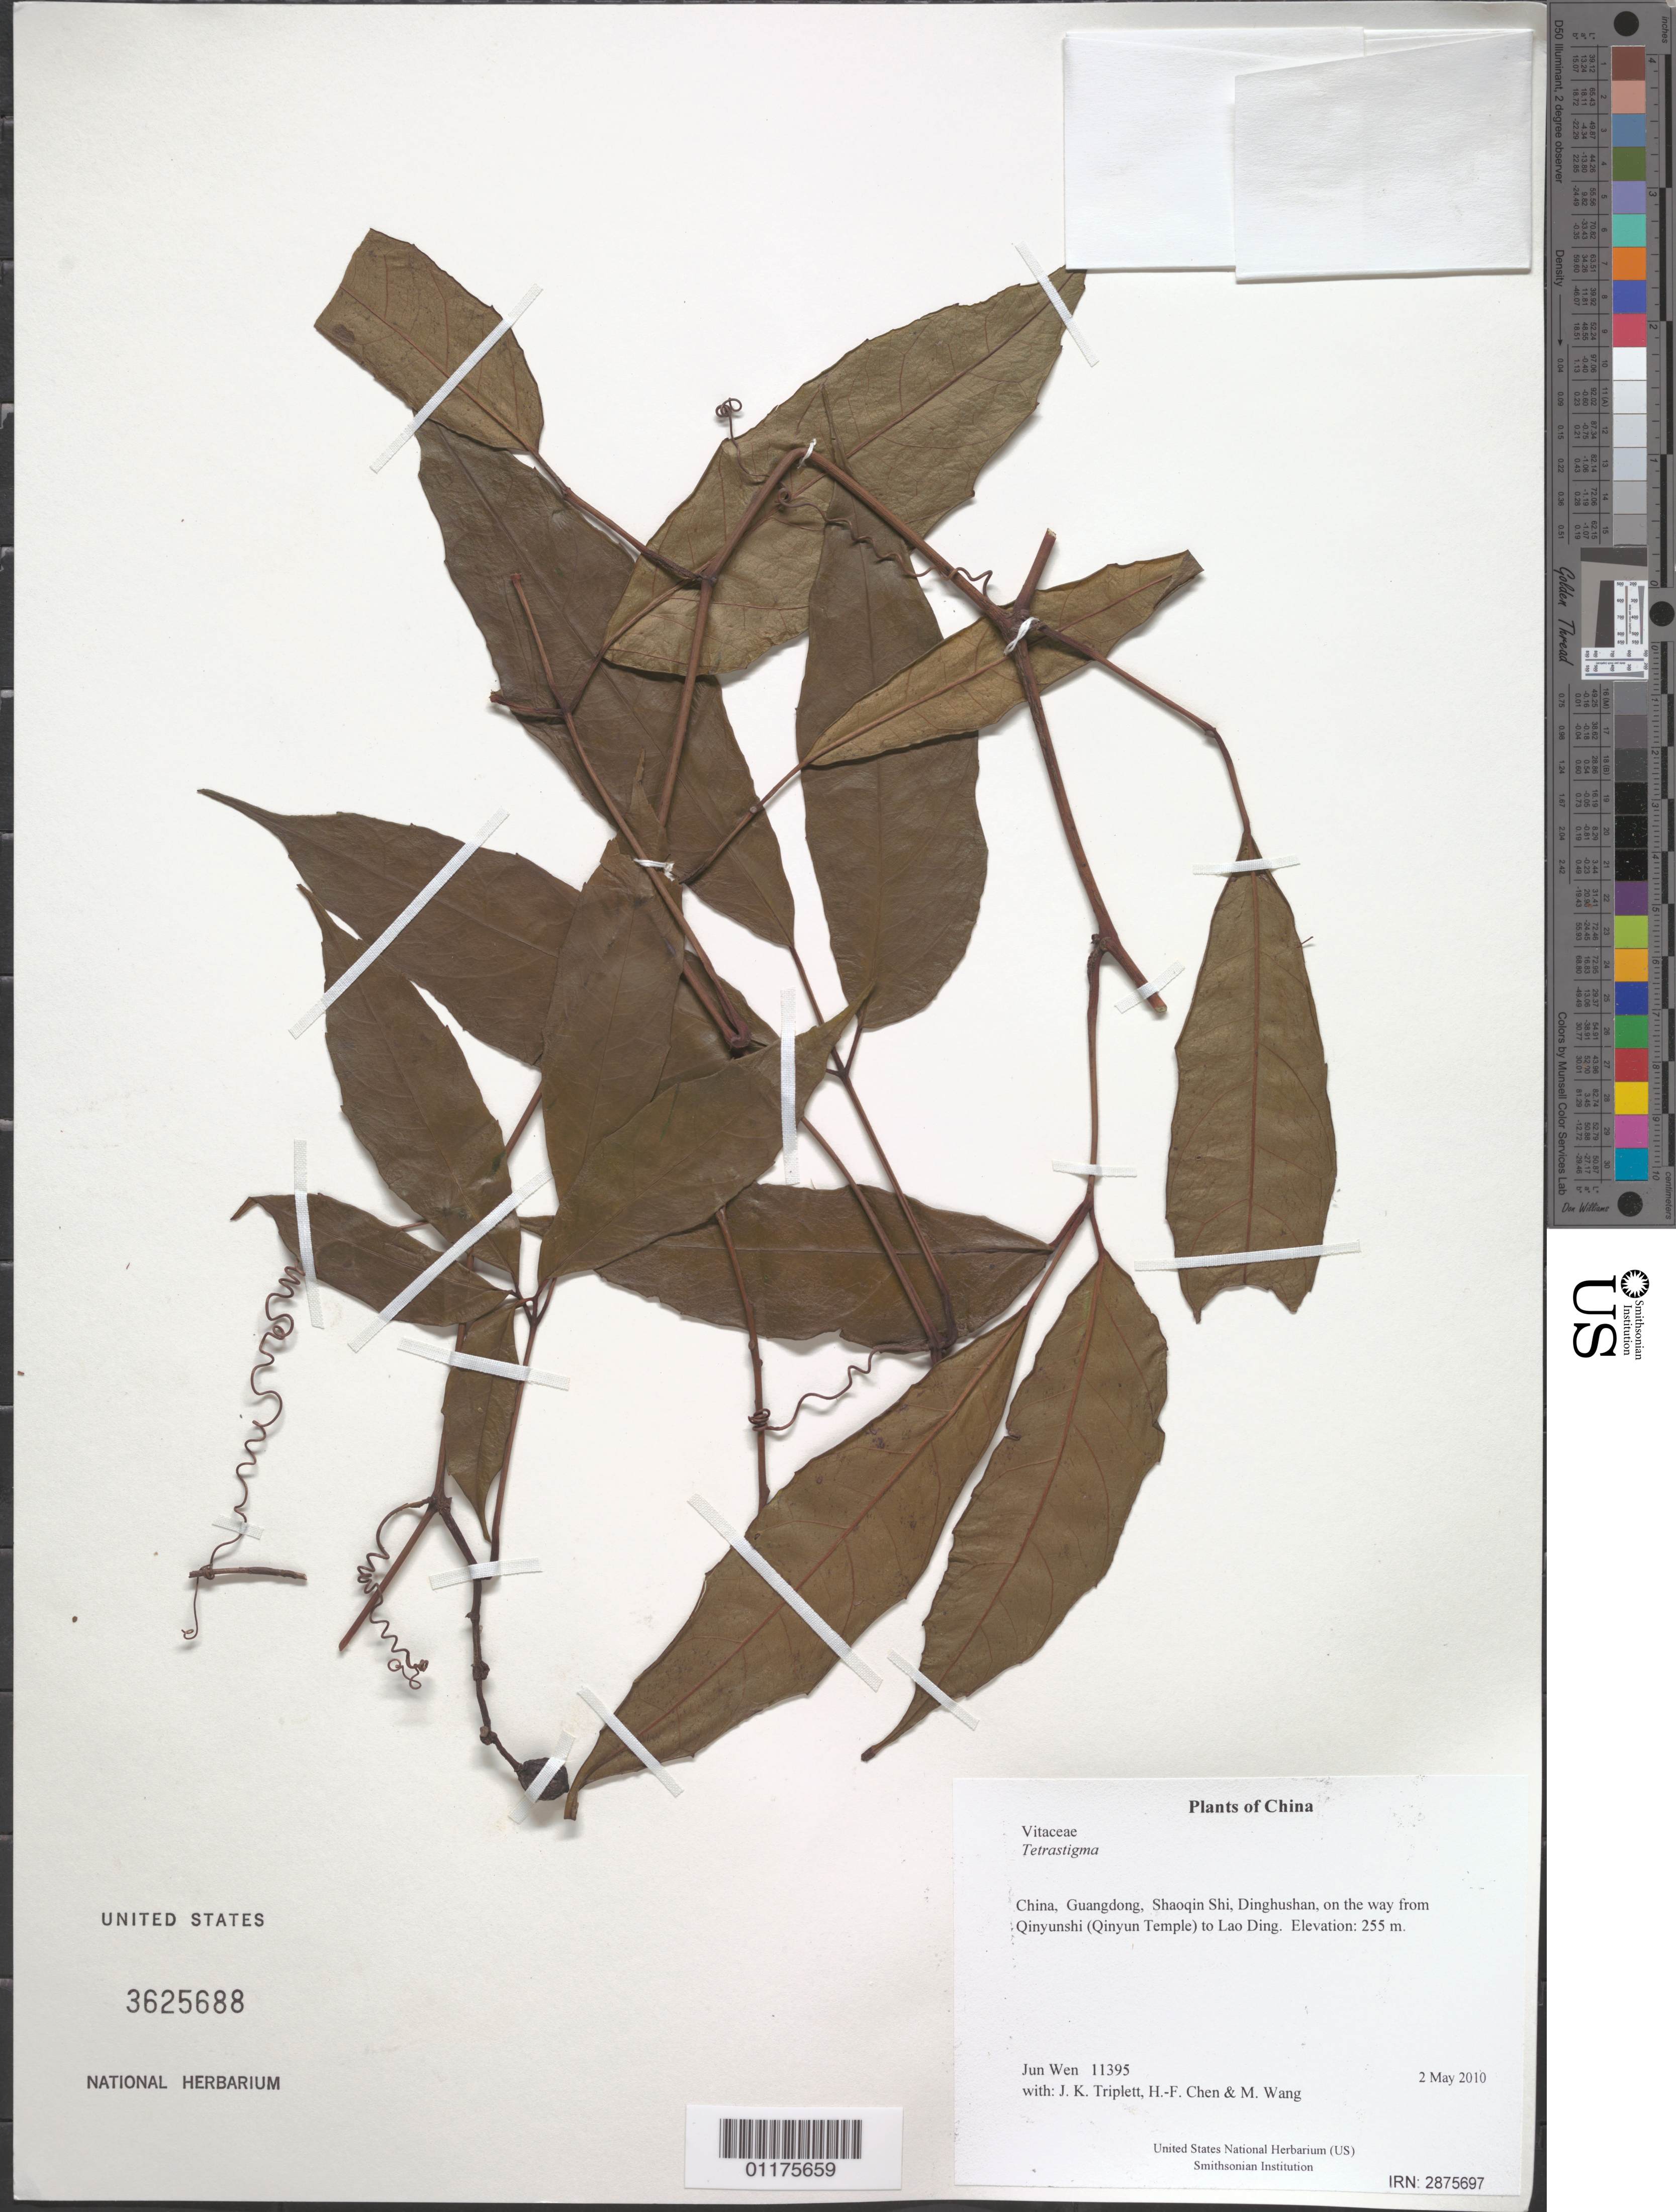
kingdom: Plantae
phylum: Tracheophyta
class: Magnoliopsida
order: Vitales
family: Vitaceae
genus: Tetrastigma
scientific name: Tetrastigma sp.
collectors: J. Wen, J. K. Triplett, H.-F. Chen & M. Wang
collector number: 11395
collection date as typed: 2 May 2010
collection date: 2010-05-02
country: China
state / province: Guangdong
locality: Shaoqin Shi, Dinghushan, on the way from Qinyunshi (Qinyun Temple) to Lao Ding.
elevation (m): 255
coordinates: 23 09.575 N, 112 31.817 E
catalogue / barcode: US 3625688